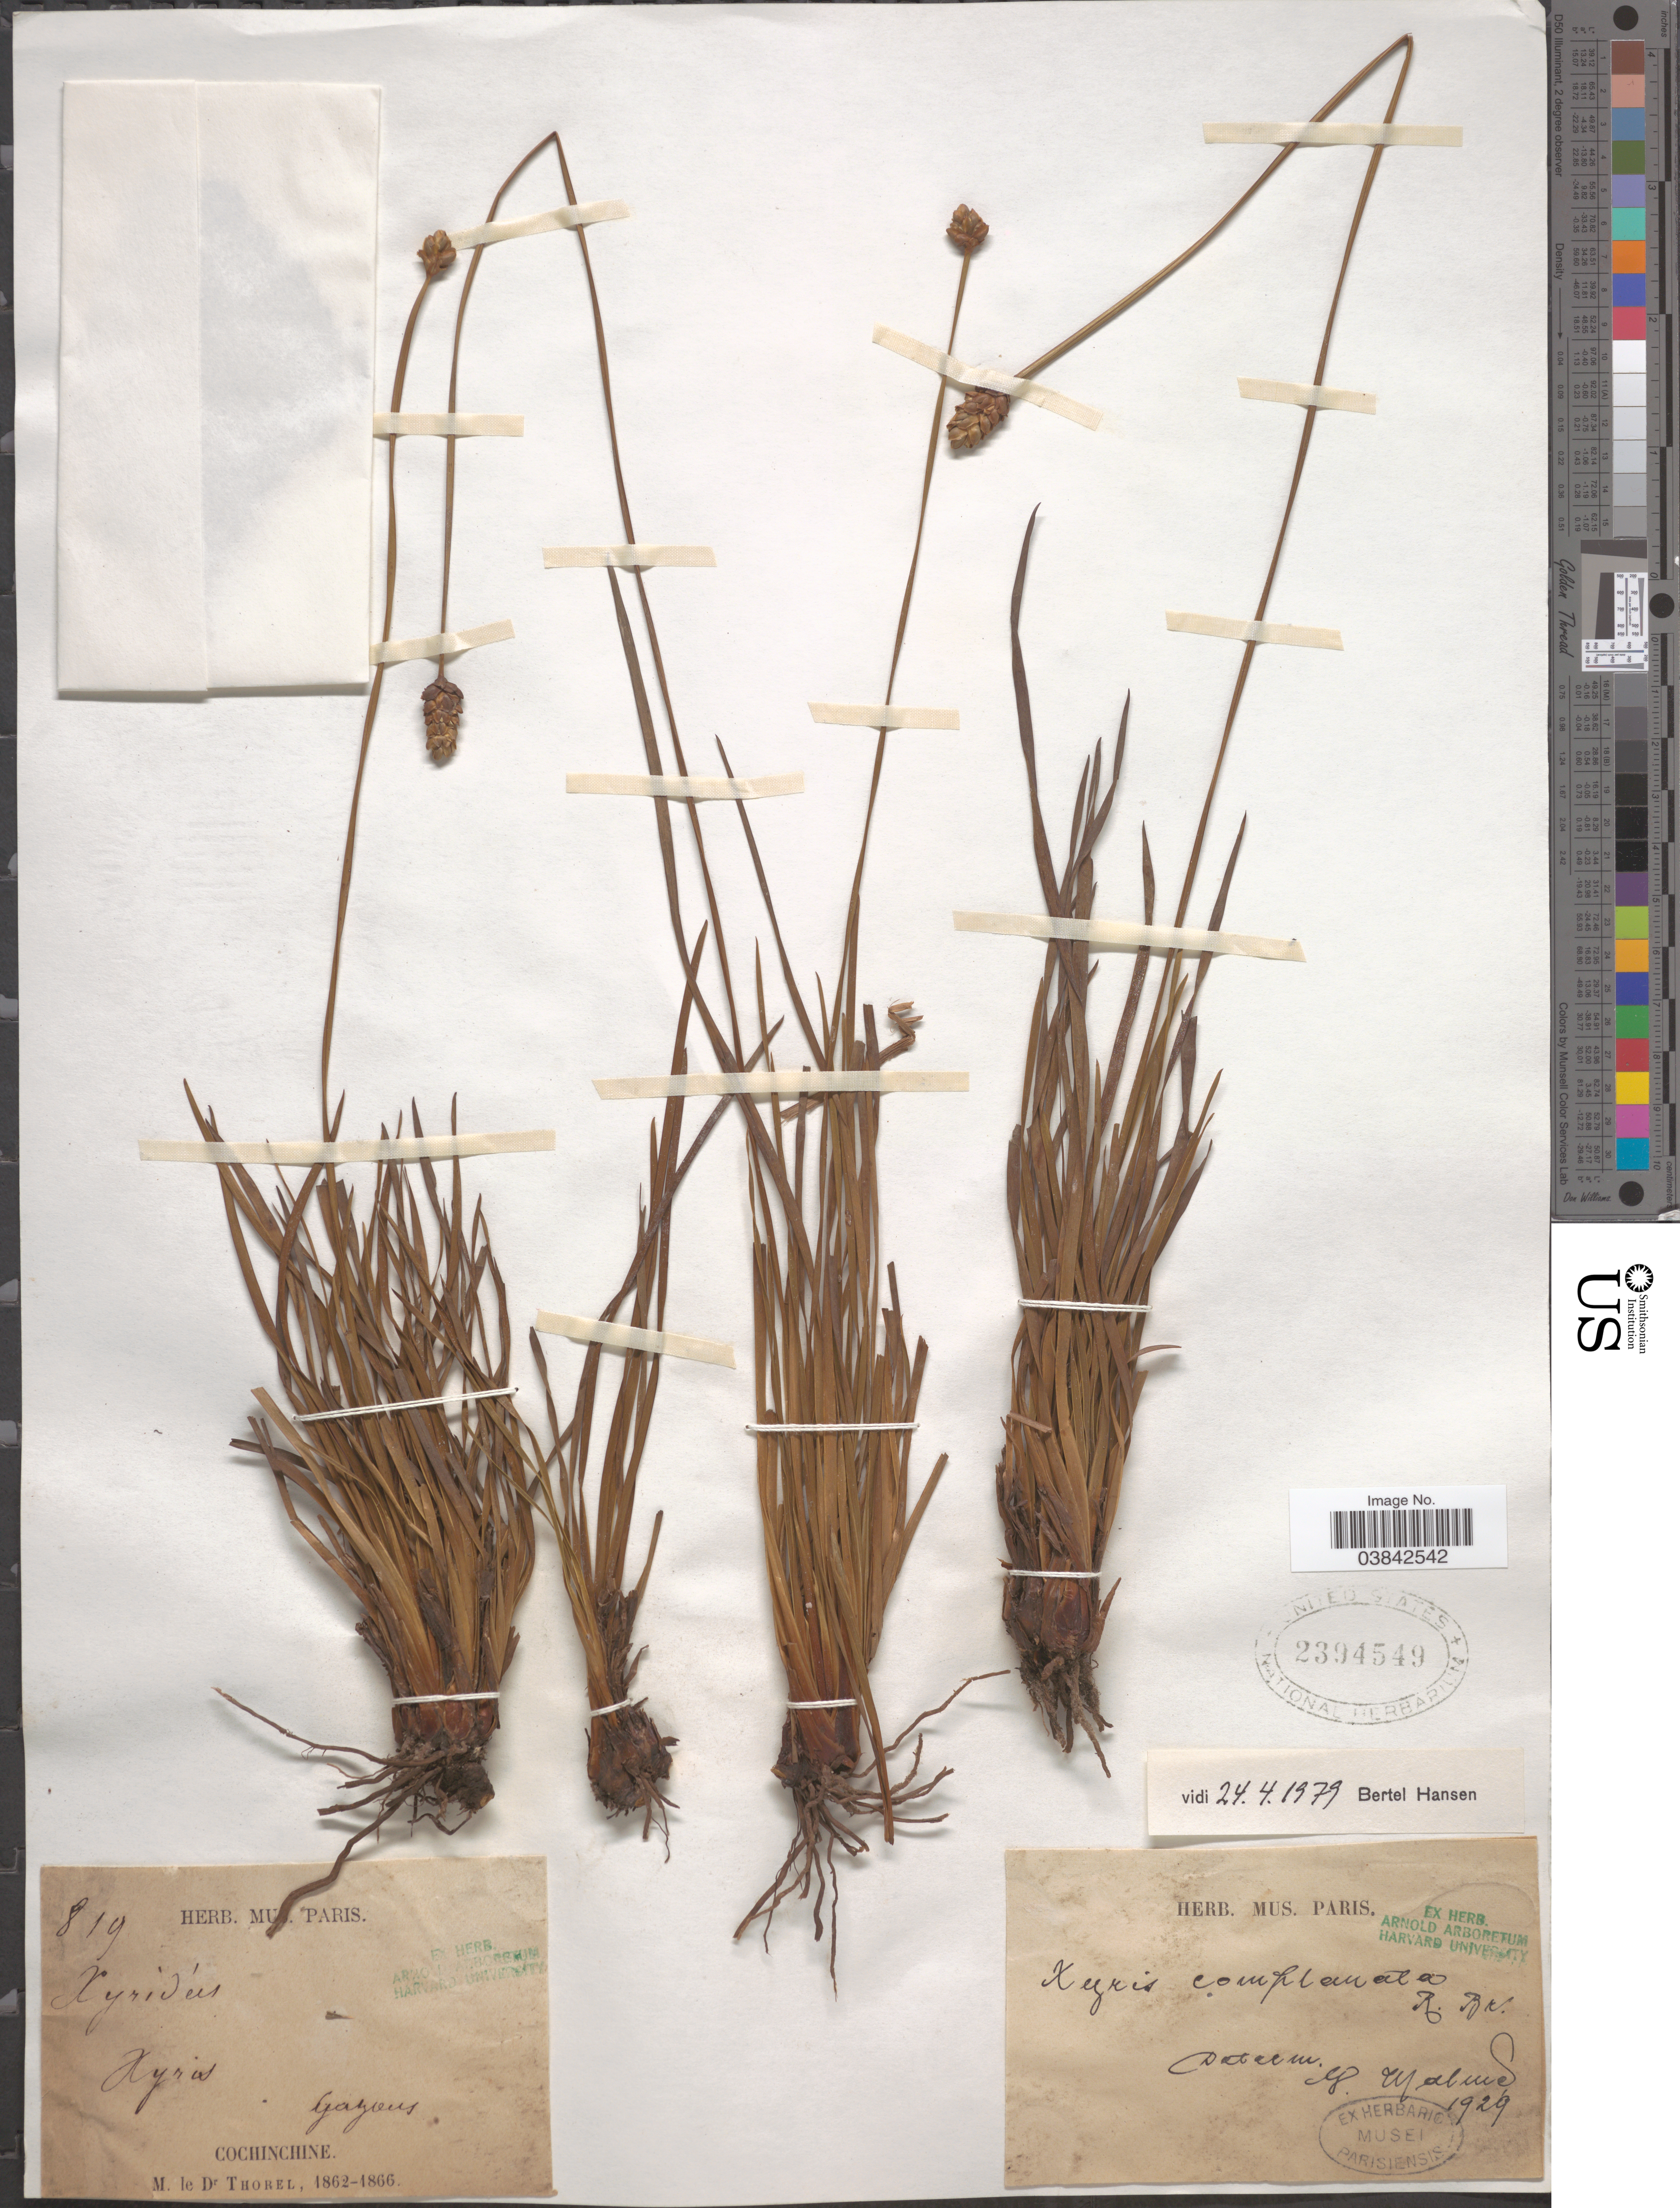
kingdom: Plantae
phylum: Tracheophyta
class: Liliopsida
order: Poales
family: Xyridaceae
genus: Xyris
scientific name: Xyris complanata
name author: R. Br.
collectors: Thorel, M. "M. [=Monsieur] Thorel" DO NOT USE (error for C. Thorel)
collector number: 819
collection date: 1862/1866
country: Vietnam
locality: Cochinchine.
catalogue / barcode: US 2394549